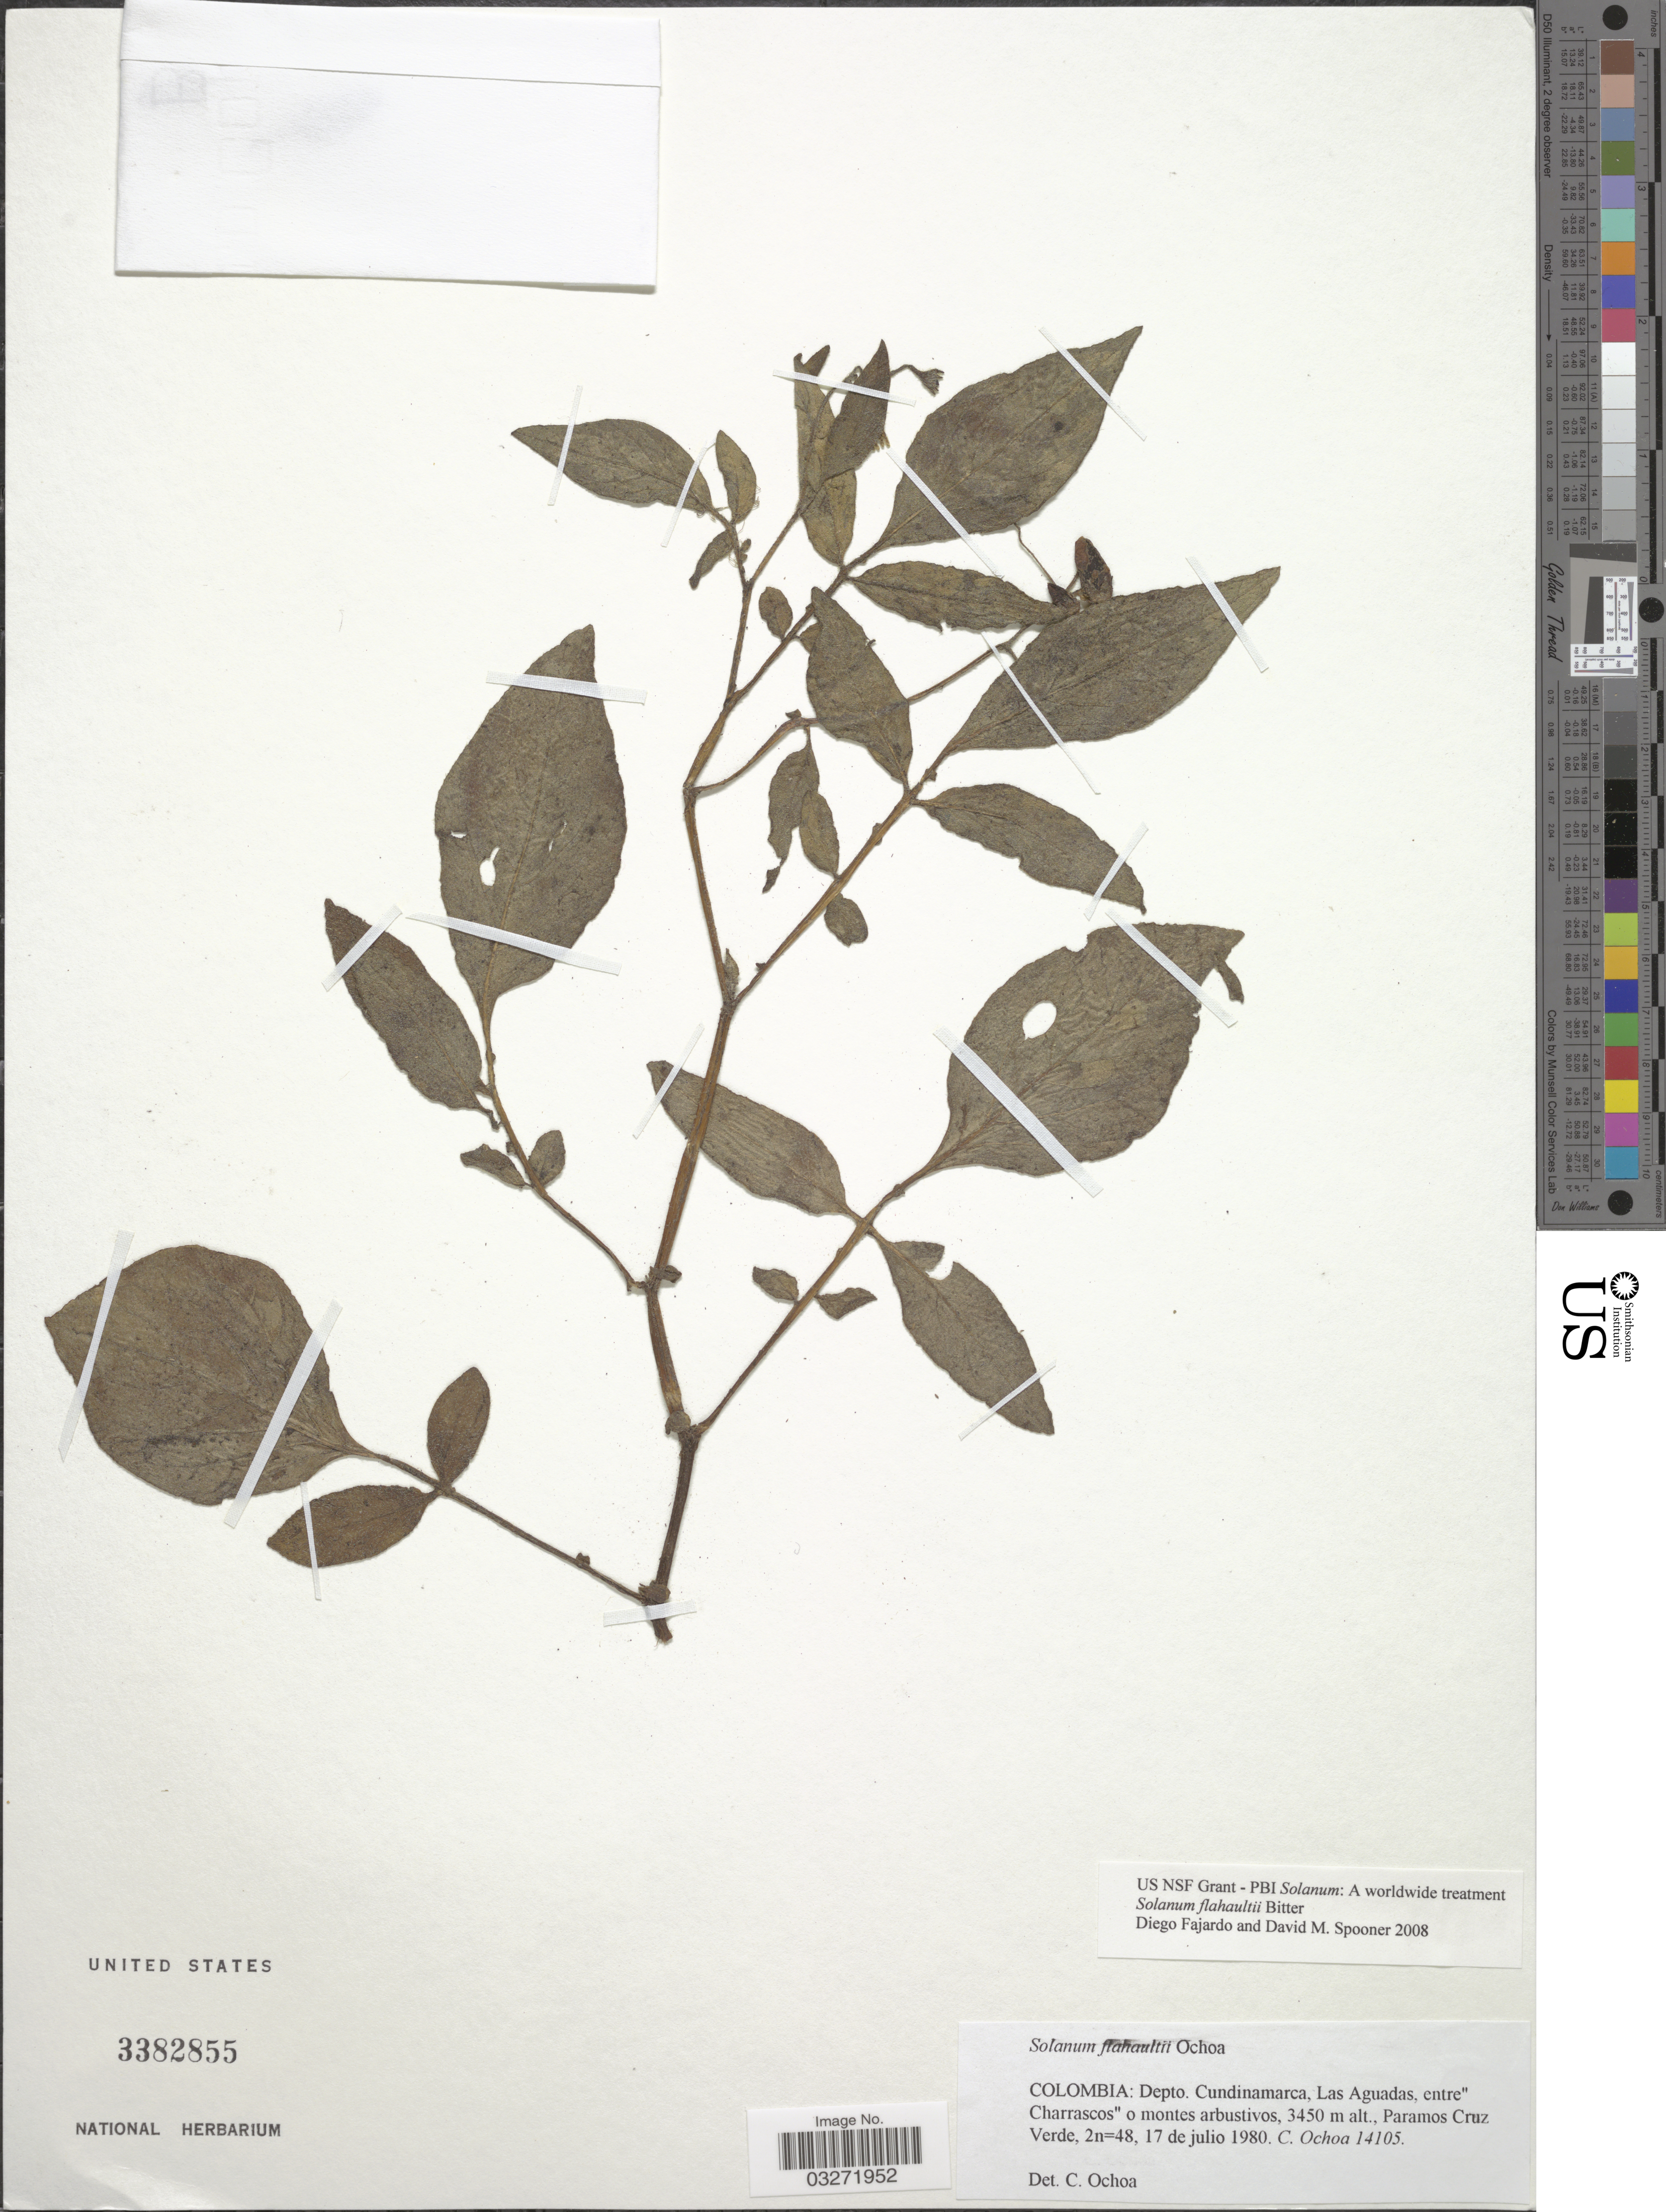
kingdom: Plantae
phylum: Tracheophyta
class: Magnoliopsida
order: Solanales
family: Solanaceae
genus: Solanum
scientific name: Solanum flahaultii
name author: Bitter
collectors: C. Ochoa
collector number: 14105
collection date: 1980-07-17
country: Colombia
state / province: Cundinamarca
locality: Depto. Cundinamarca, Las Agudas, entre "Charrascos" o montes arbustivos, Paramos Cruz Verde.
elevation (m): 3450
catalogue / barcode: US 3382855